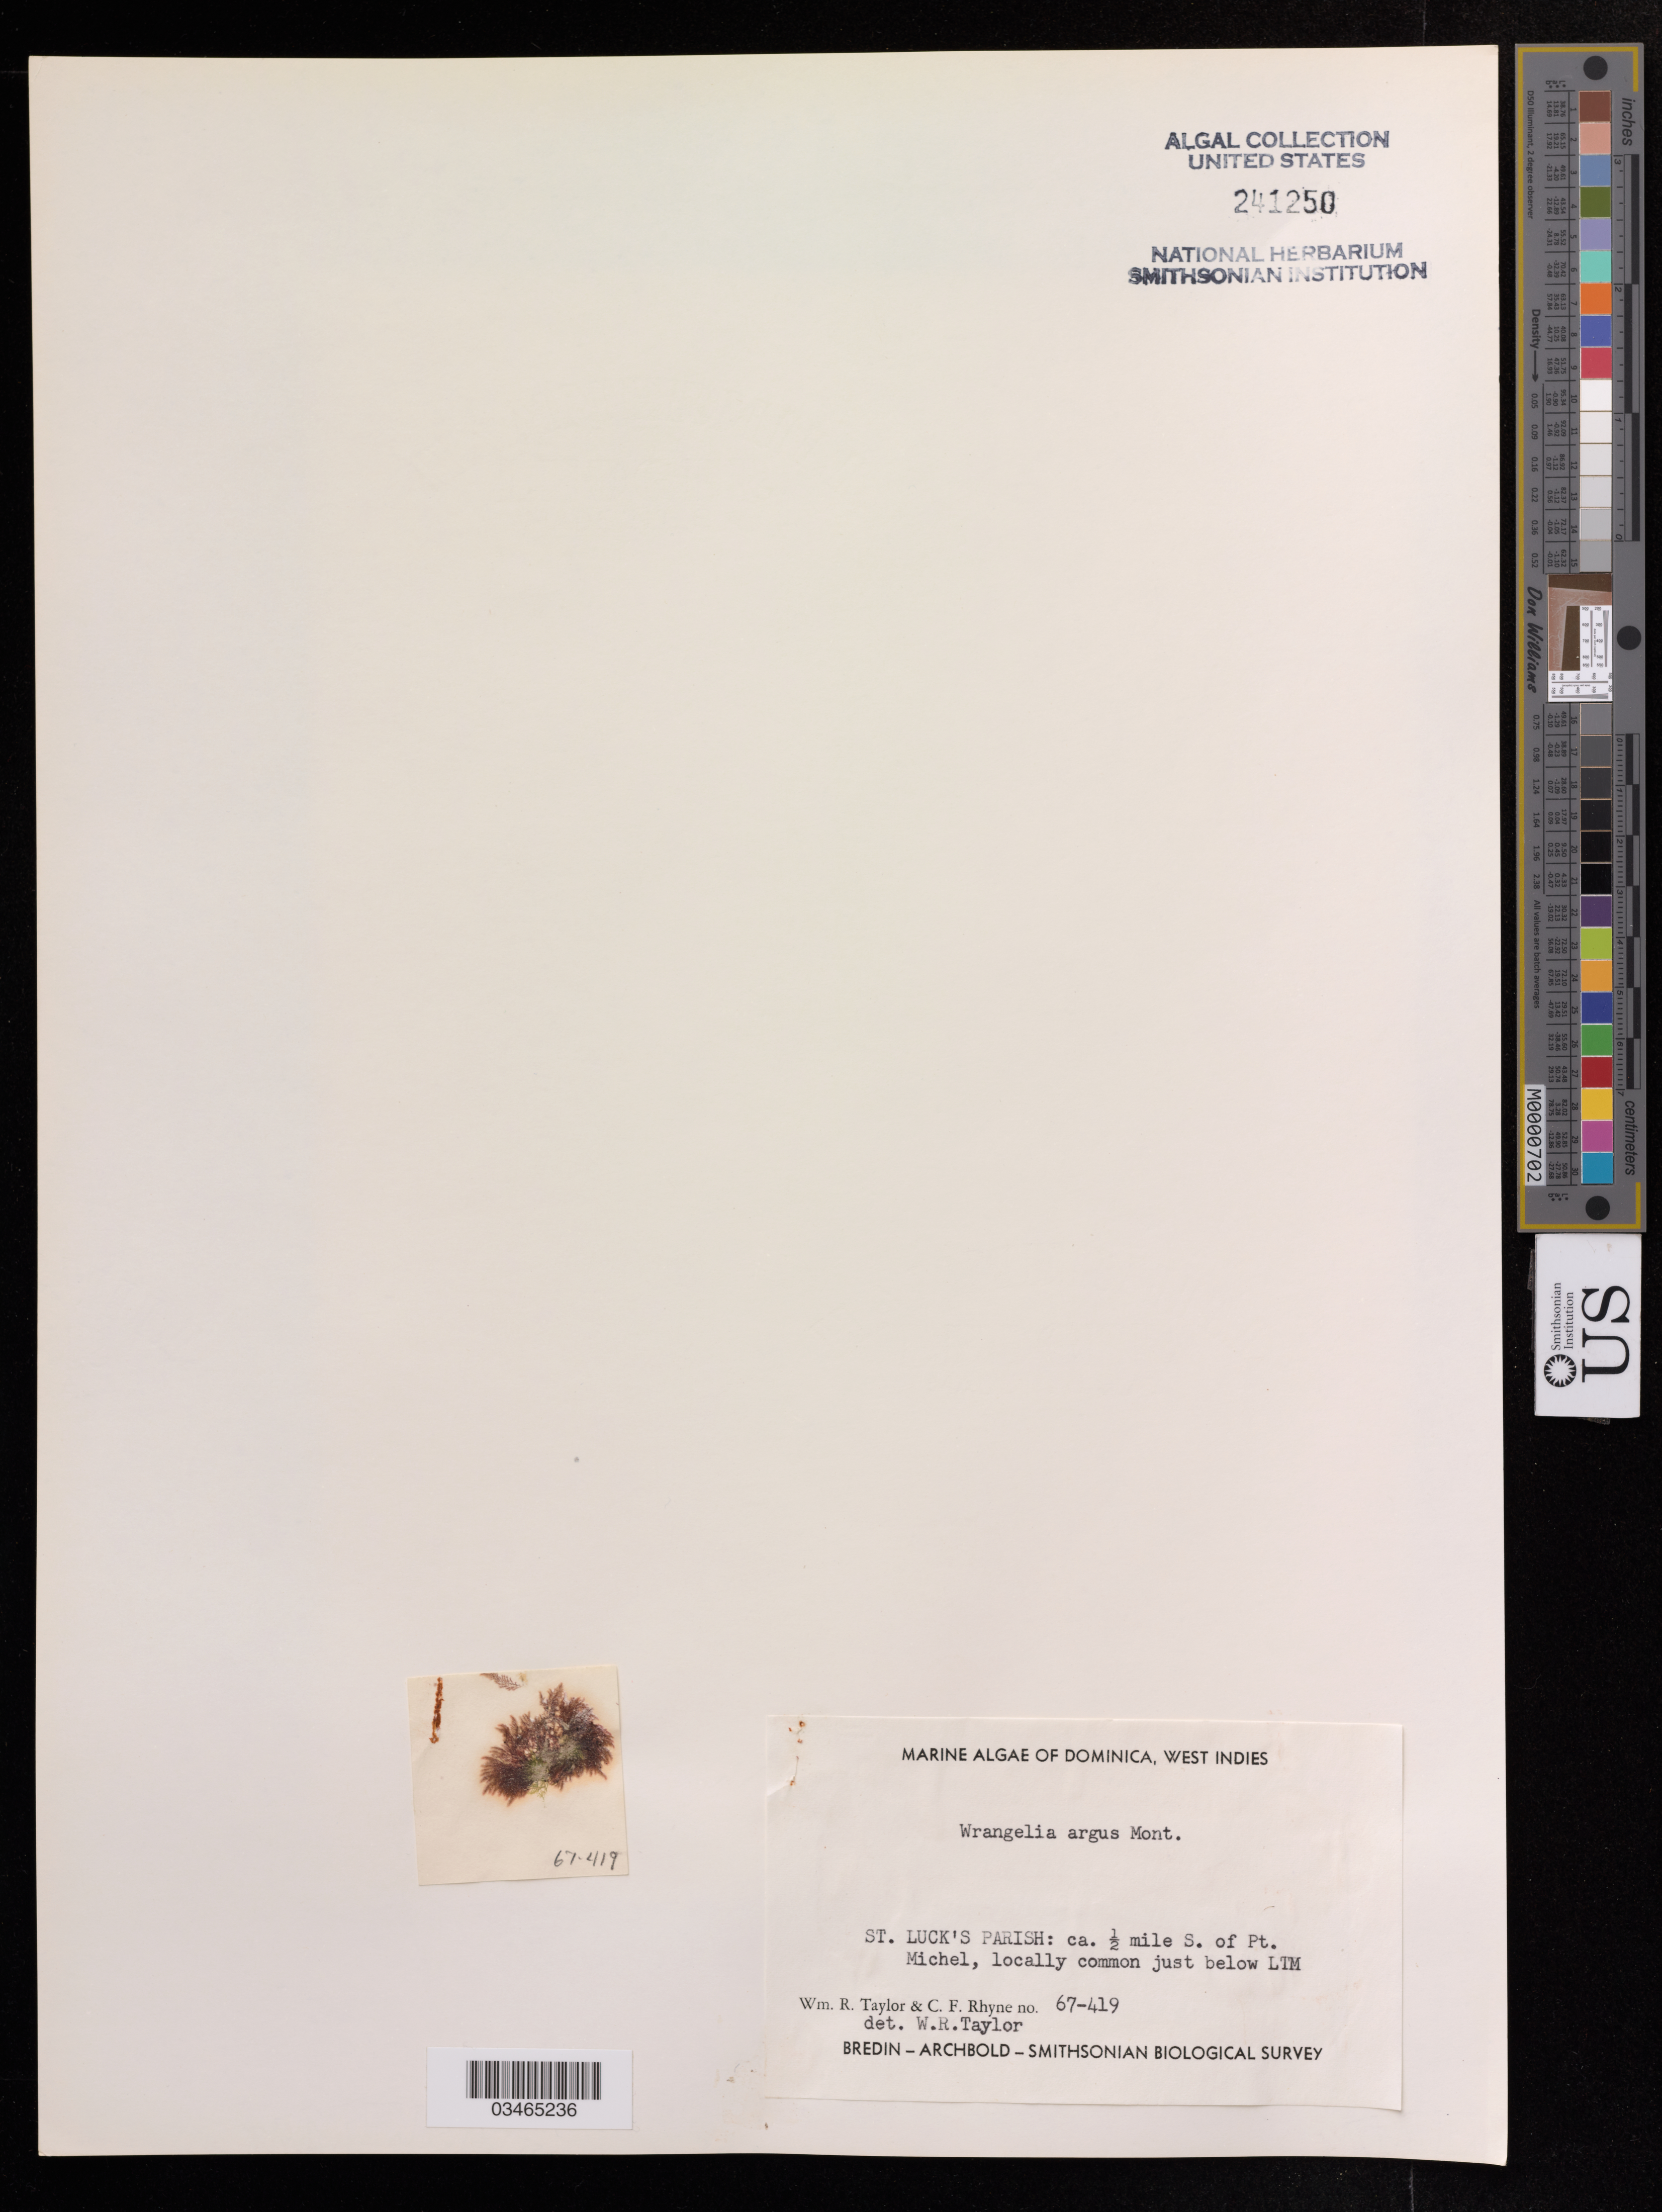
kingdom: Plantae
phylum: Rhodophyta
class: Florideophyceae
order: Ceramiales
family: Wrangeliaceae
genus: Wrangelia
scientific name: Wrangelia argus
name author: (Mont.) Mont.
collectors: R. Taylor & C. Rhyne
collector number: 67-419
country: Dominica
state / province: St. Luke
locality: Ca. 1/2 miles S. of Pt. Michel, locally common just below LTM.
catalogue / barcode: US 241250